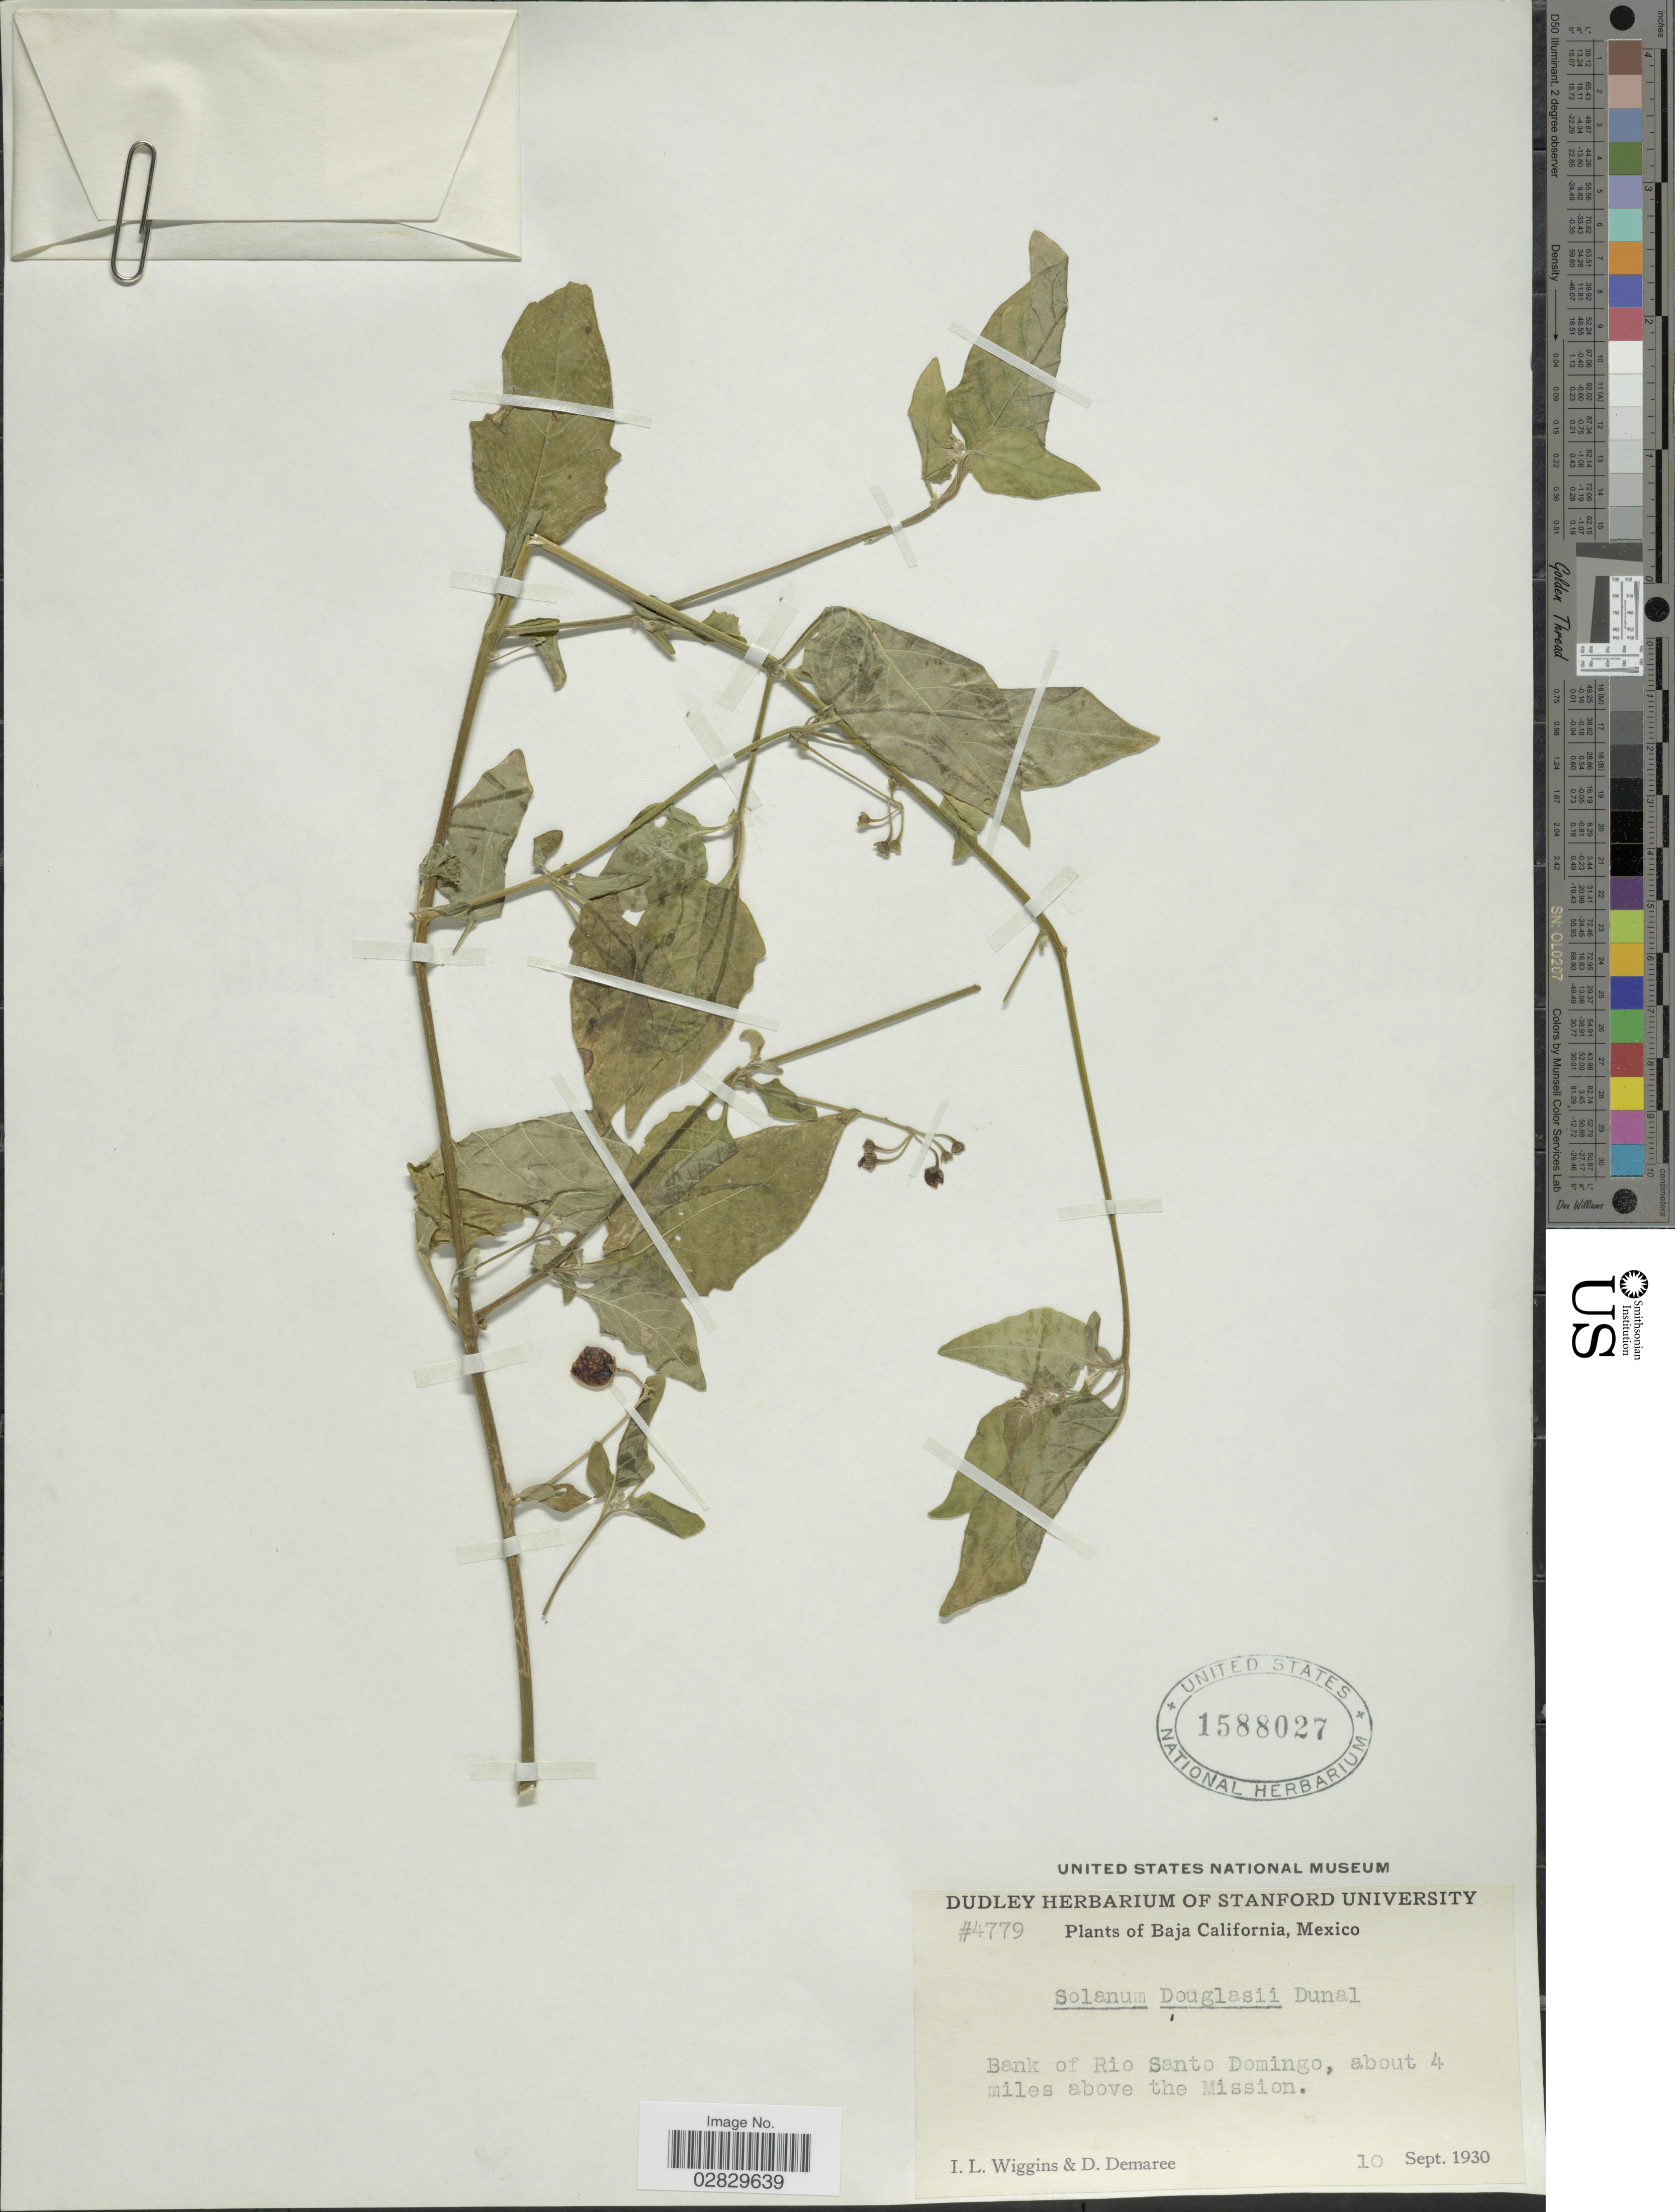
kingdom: Plantae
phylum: Tracheophyta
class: Magnoliopsida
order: Solanales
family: Solanaceae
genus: Solanum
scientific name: Solanum douglasii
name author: Dunal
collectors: I. L. Wiggins & D. Demaree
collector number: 4779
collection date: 1930-09-10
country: Mexico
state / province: Baja California Sur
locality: Bank of Rio Santo Domingo, about 4 miles above the Mission.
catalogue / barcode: US 1588027